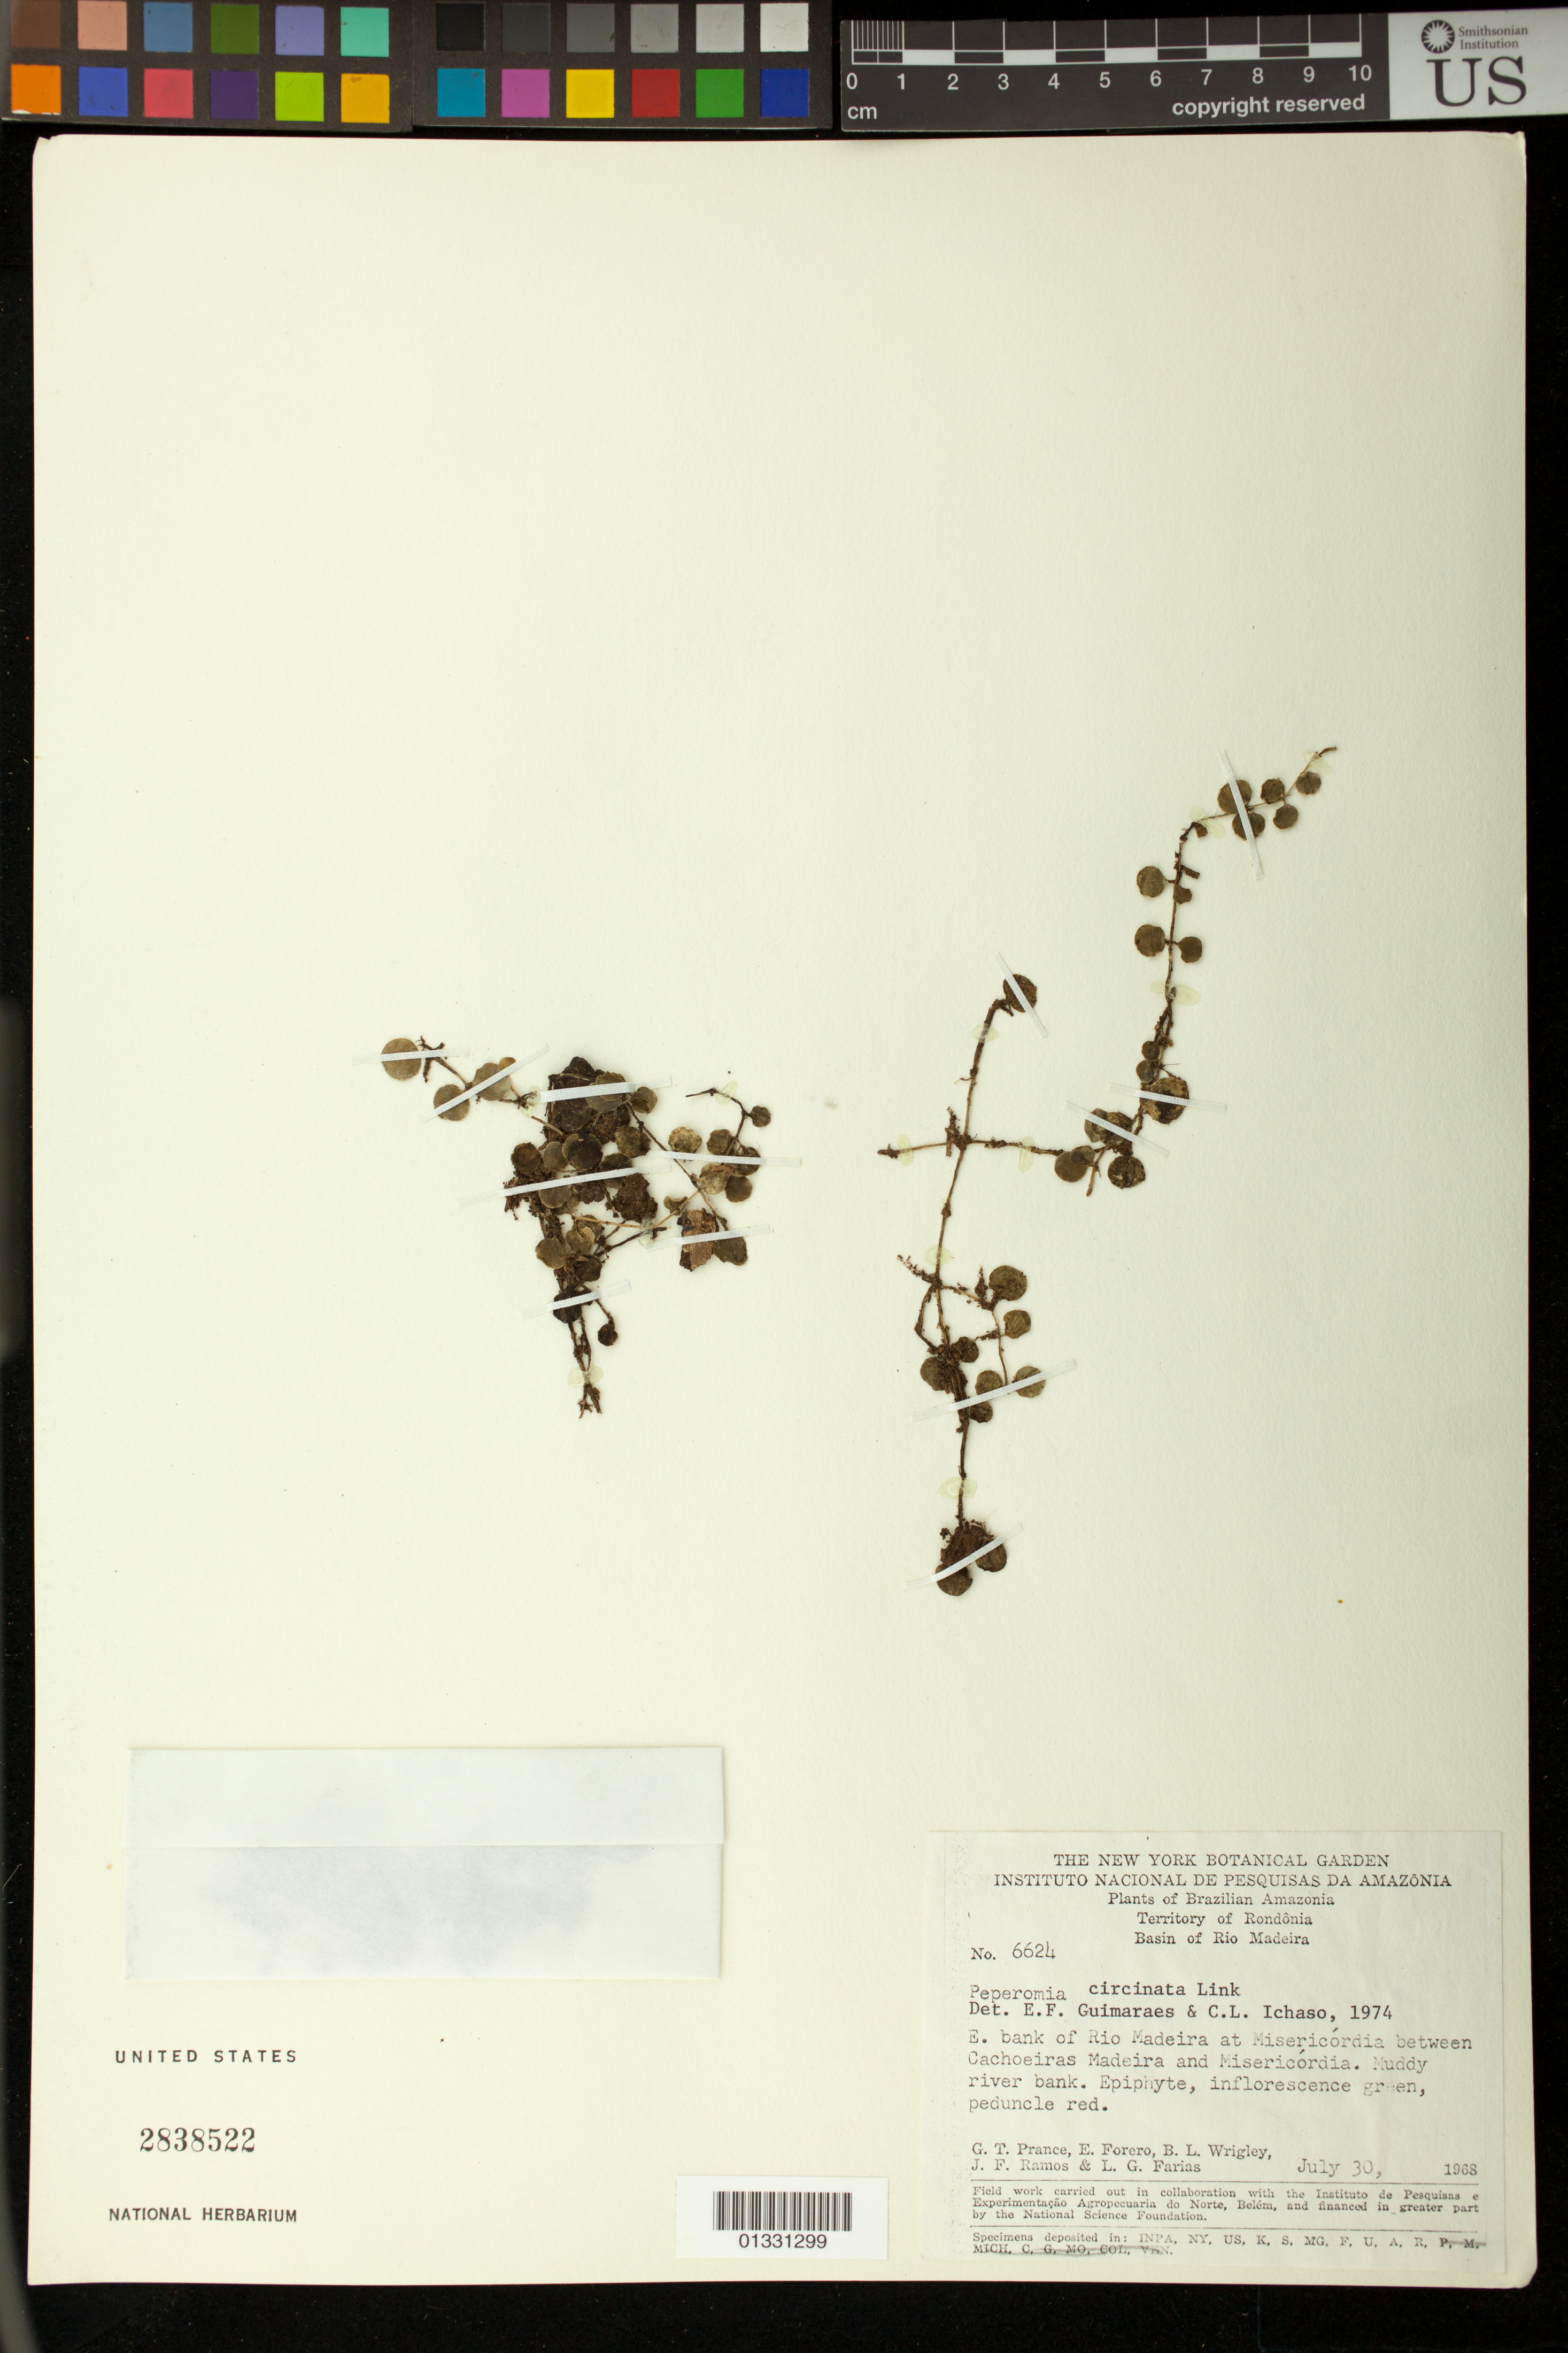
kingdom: Plantae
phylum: Tracheophyta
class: Magnoliopsida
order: Piperales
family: Piperaceae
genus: Peperomia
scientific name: Peperomia circinnata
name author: Link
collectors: G. T. Prance, E. Forero, B. L. Wrigley, J. F. Ramos & L. G. Farias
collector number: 6624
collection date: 1968-07-30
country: Brazil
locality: Basin of Rio Madeira. E bank of Rio Madeira at Misericórdia, between Cachoeiras Madeira and Misericórdia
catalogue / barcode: US 2838522